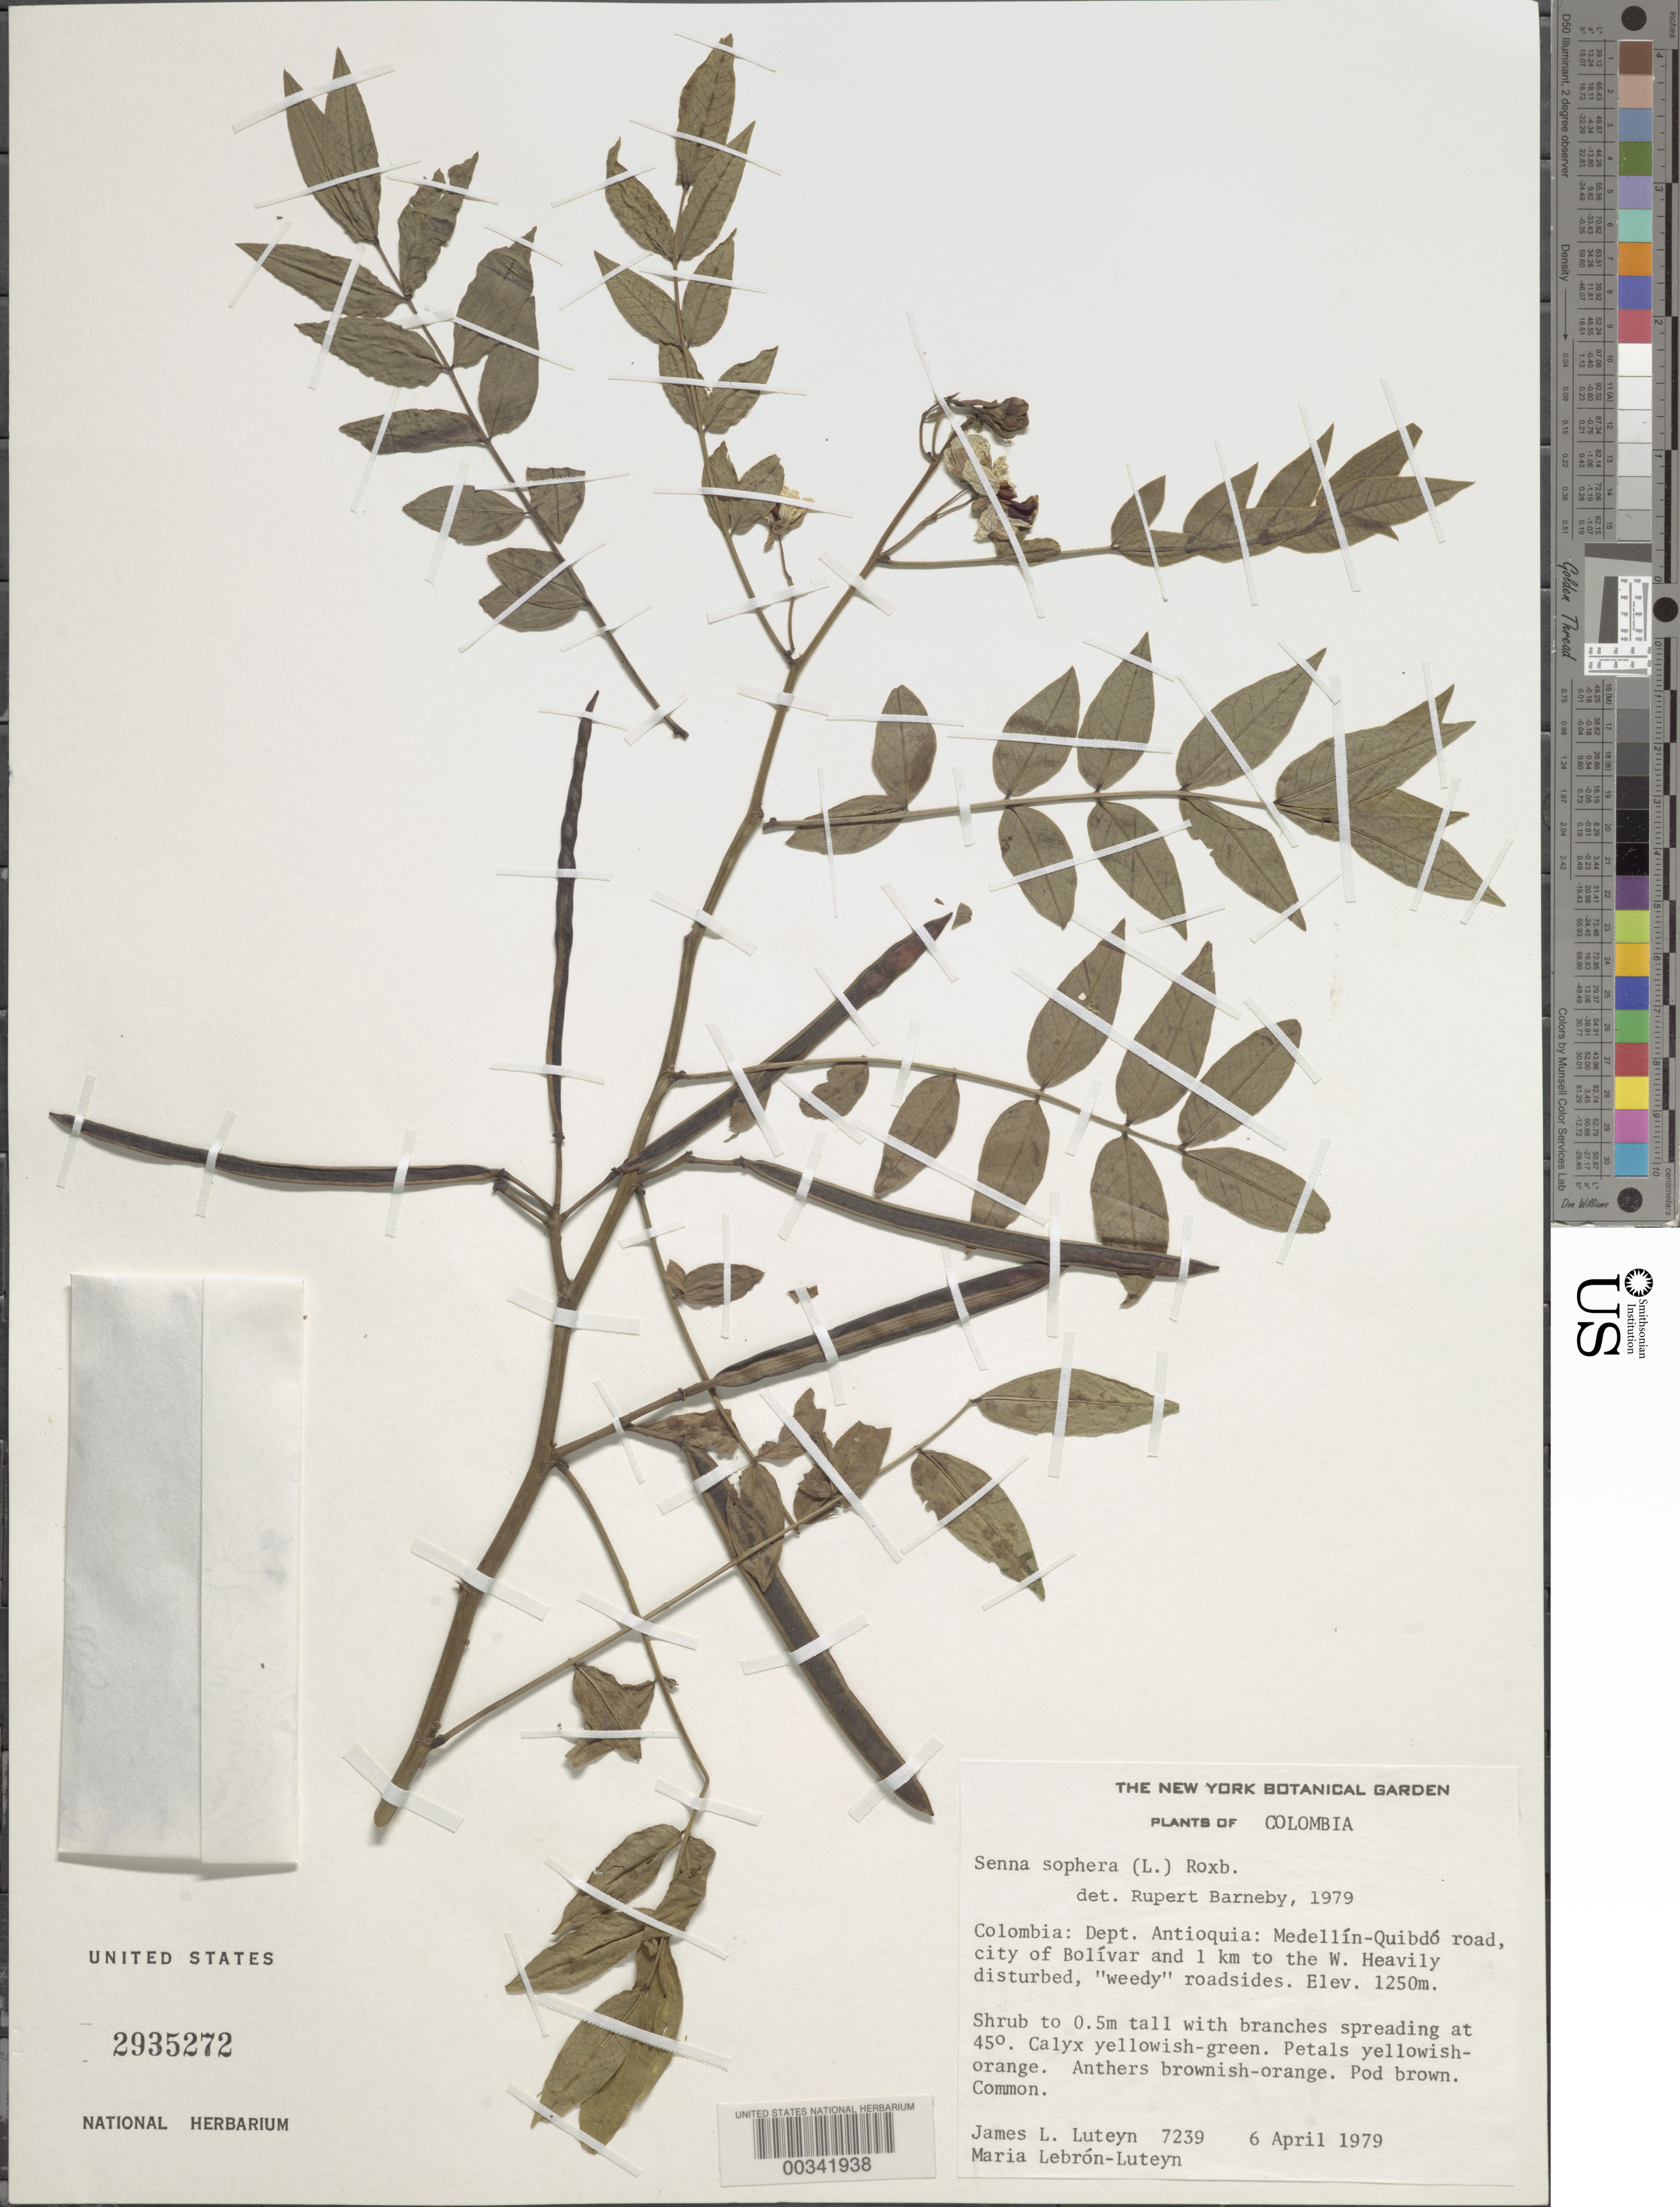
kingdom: Plantae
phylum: Tracheophyta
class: Magnoliopsida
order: Fabales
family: Fabaceae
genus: Senna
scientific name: Senna sophera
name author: (L.) Roxb.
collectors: J. L. Luteyn & M. L. Lebrón-Luteyn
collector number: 7239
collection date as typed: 06 Apr 1979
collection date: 1979-04-06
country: Colombia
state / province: Antioquia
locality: Medellin-Quibdo road, city of Bolivar and 1 km to the W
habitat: Heavily disturbed roadsides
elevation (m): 1250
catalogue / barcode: US 2935272